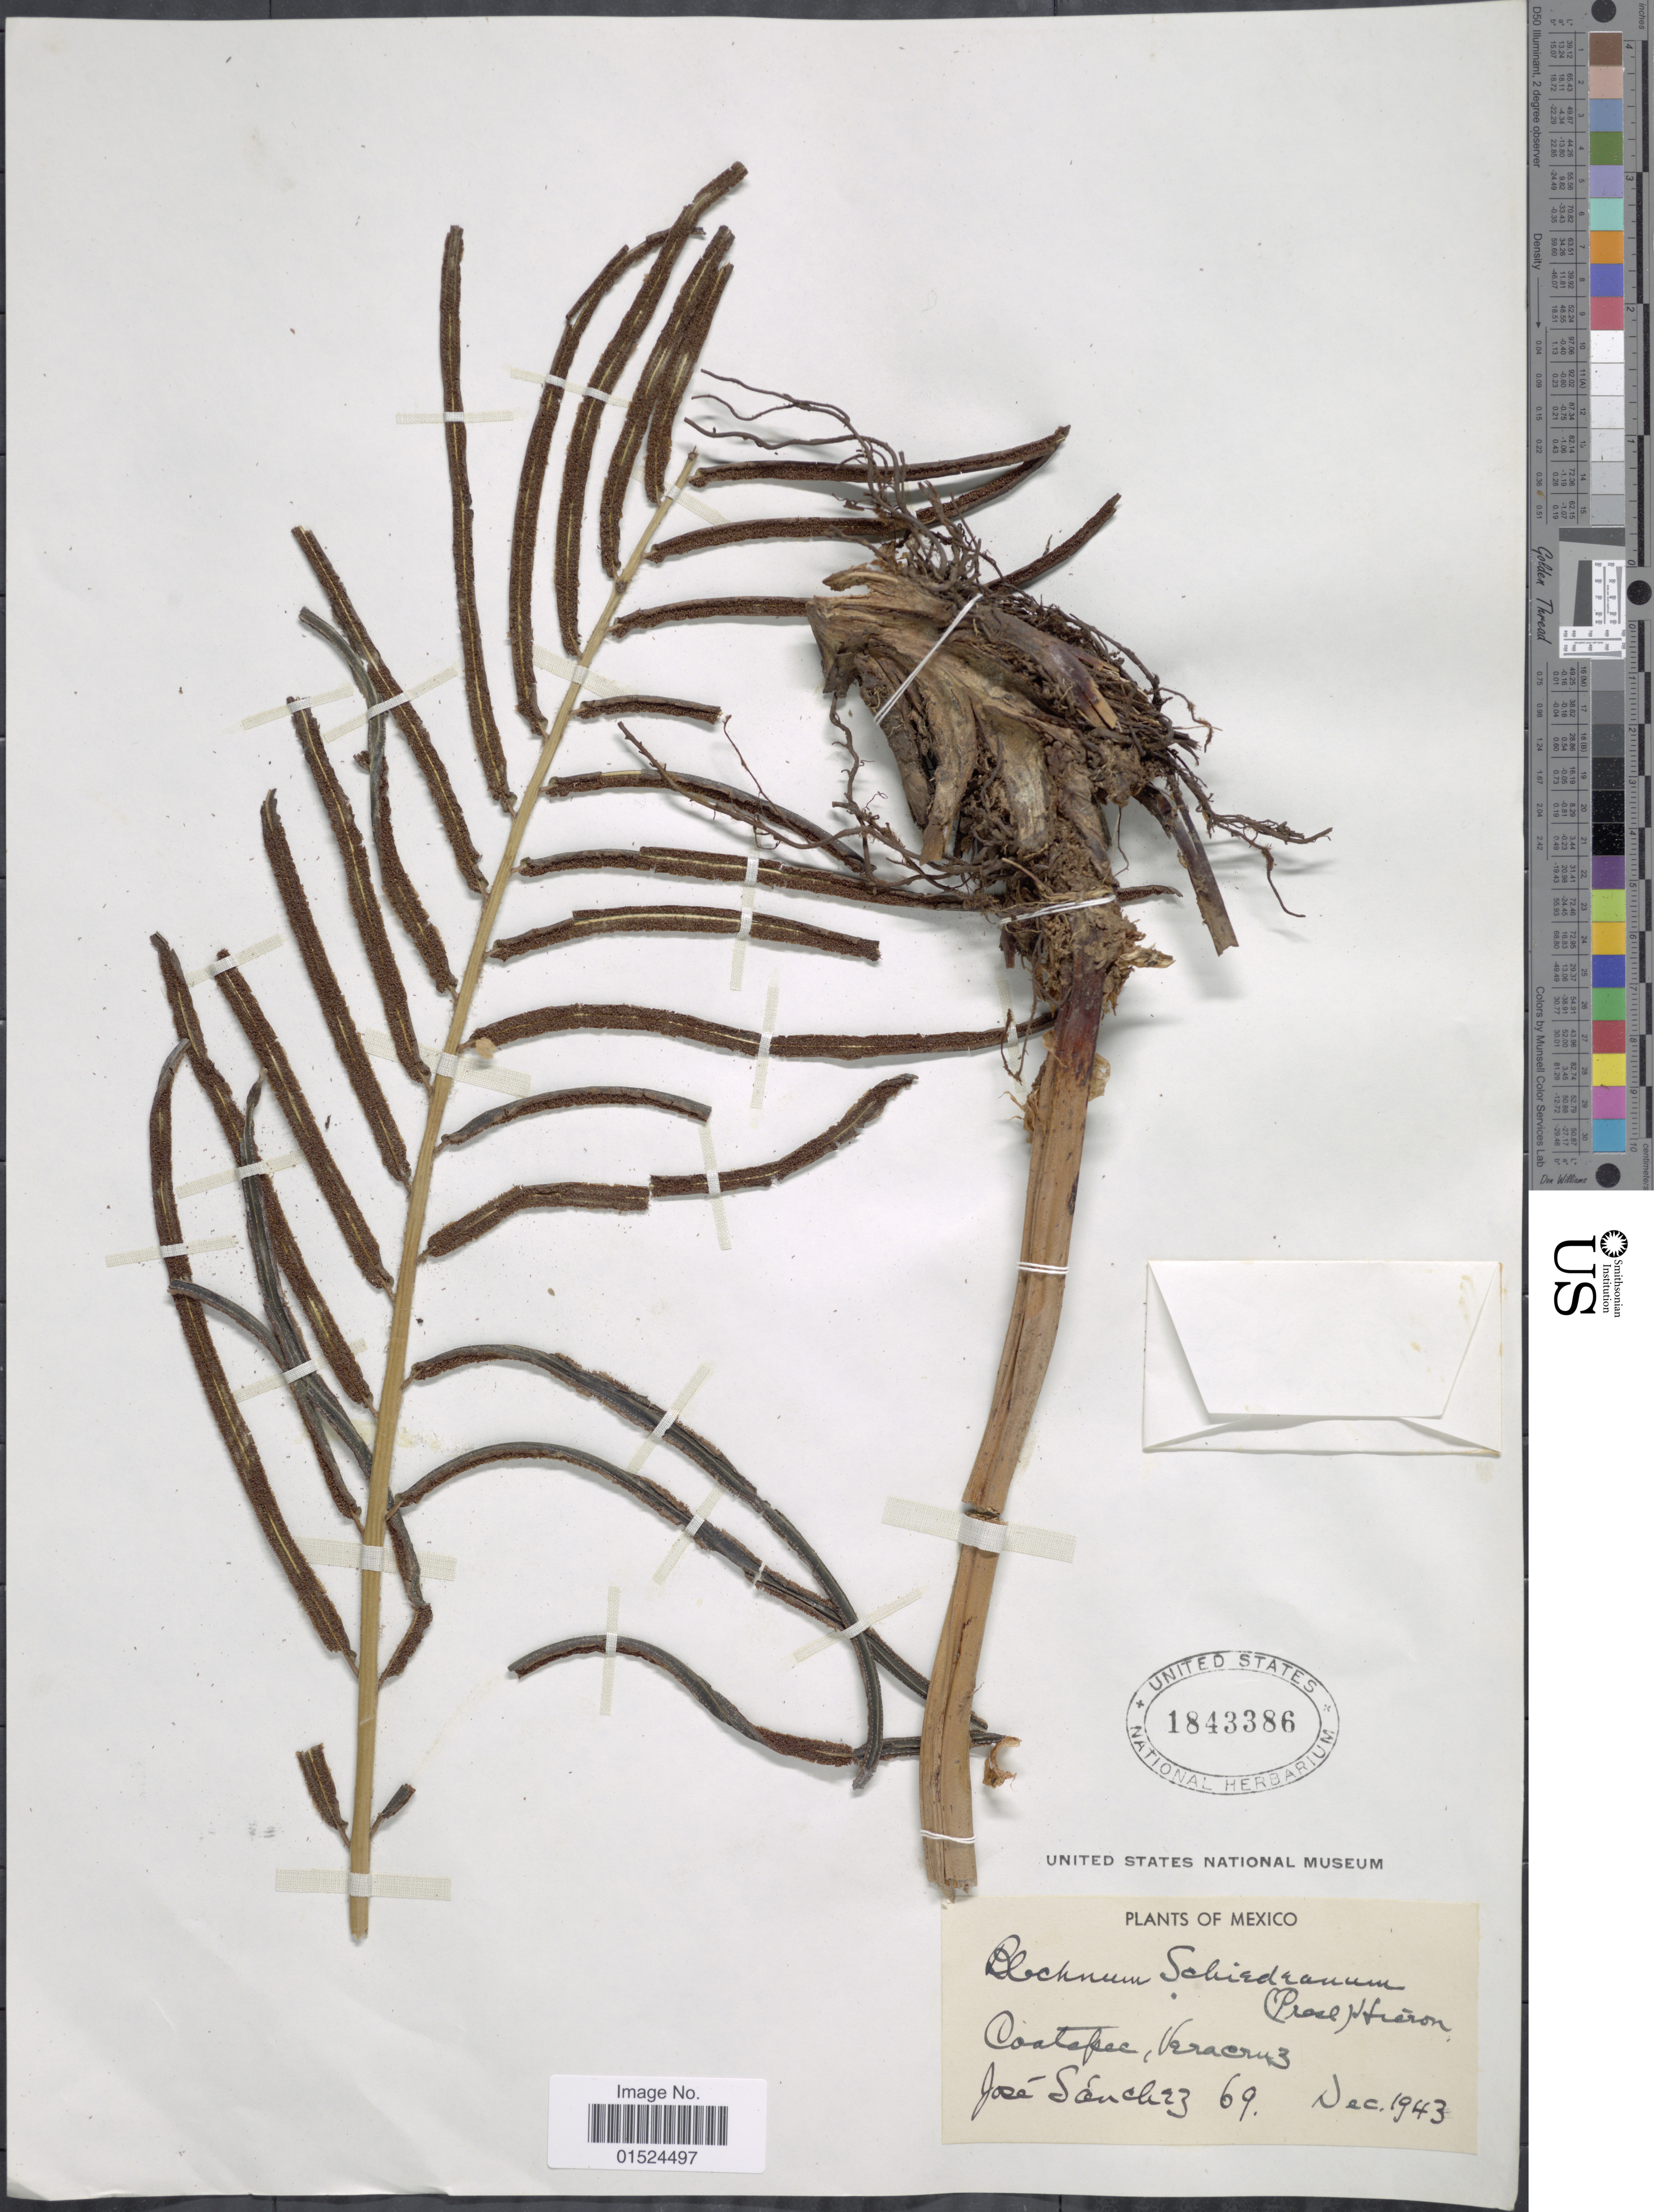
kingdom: Plantae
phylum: Tracheophyta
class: Polypodiopsida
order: Polypodiales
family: Blechnaceae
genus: Blechnum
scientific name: Blechnum schiedeanum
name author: (Schltdl. ex C. Presl) Hieron.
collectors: J. Sánchez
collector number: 69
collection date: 1943-12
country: Mexico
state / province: Veracruz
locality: Coatepec, Veracruz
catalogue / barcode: US 1843386